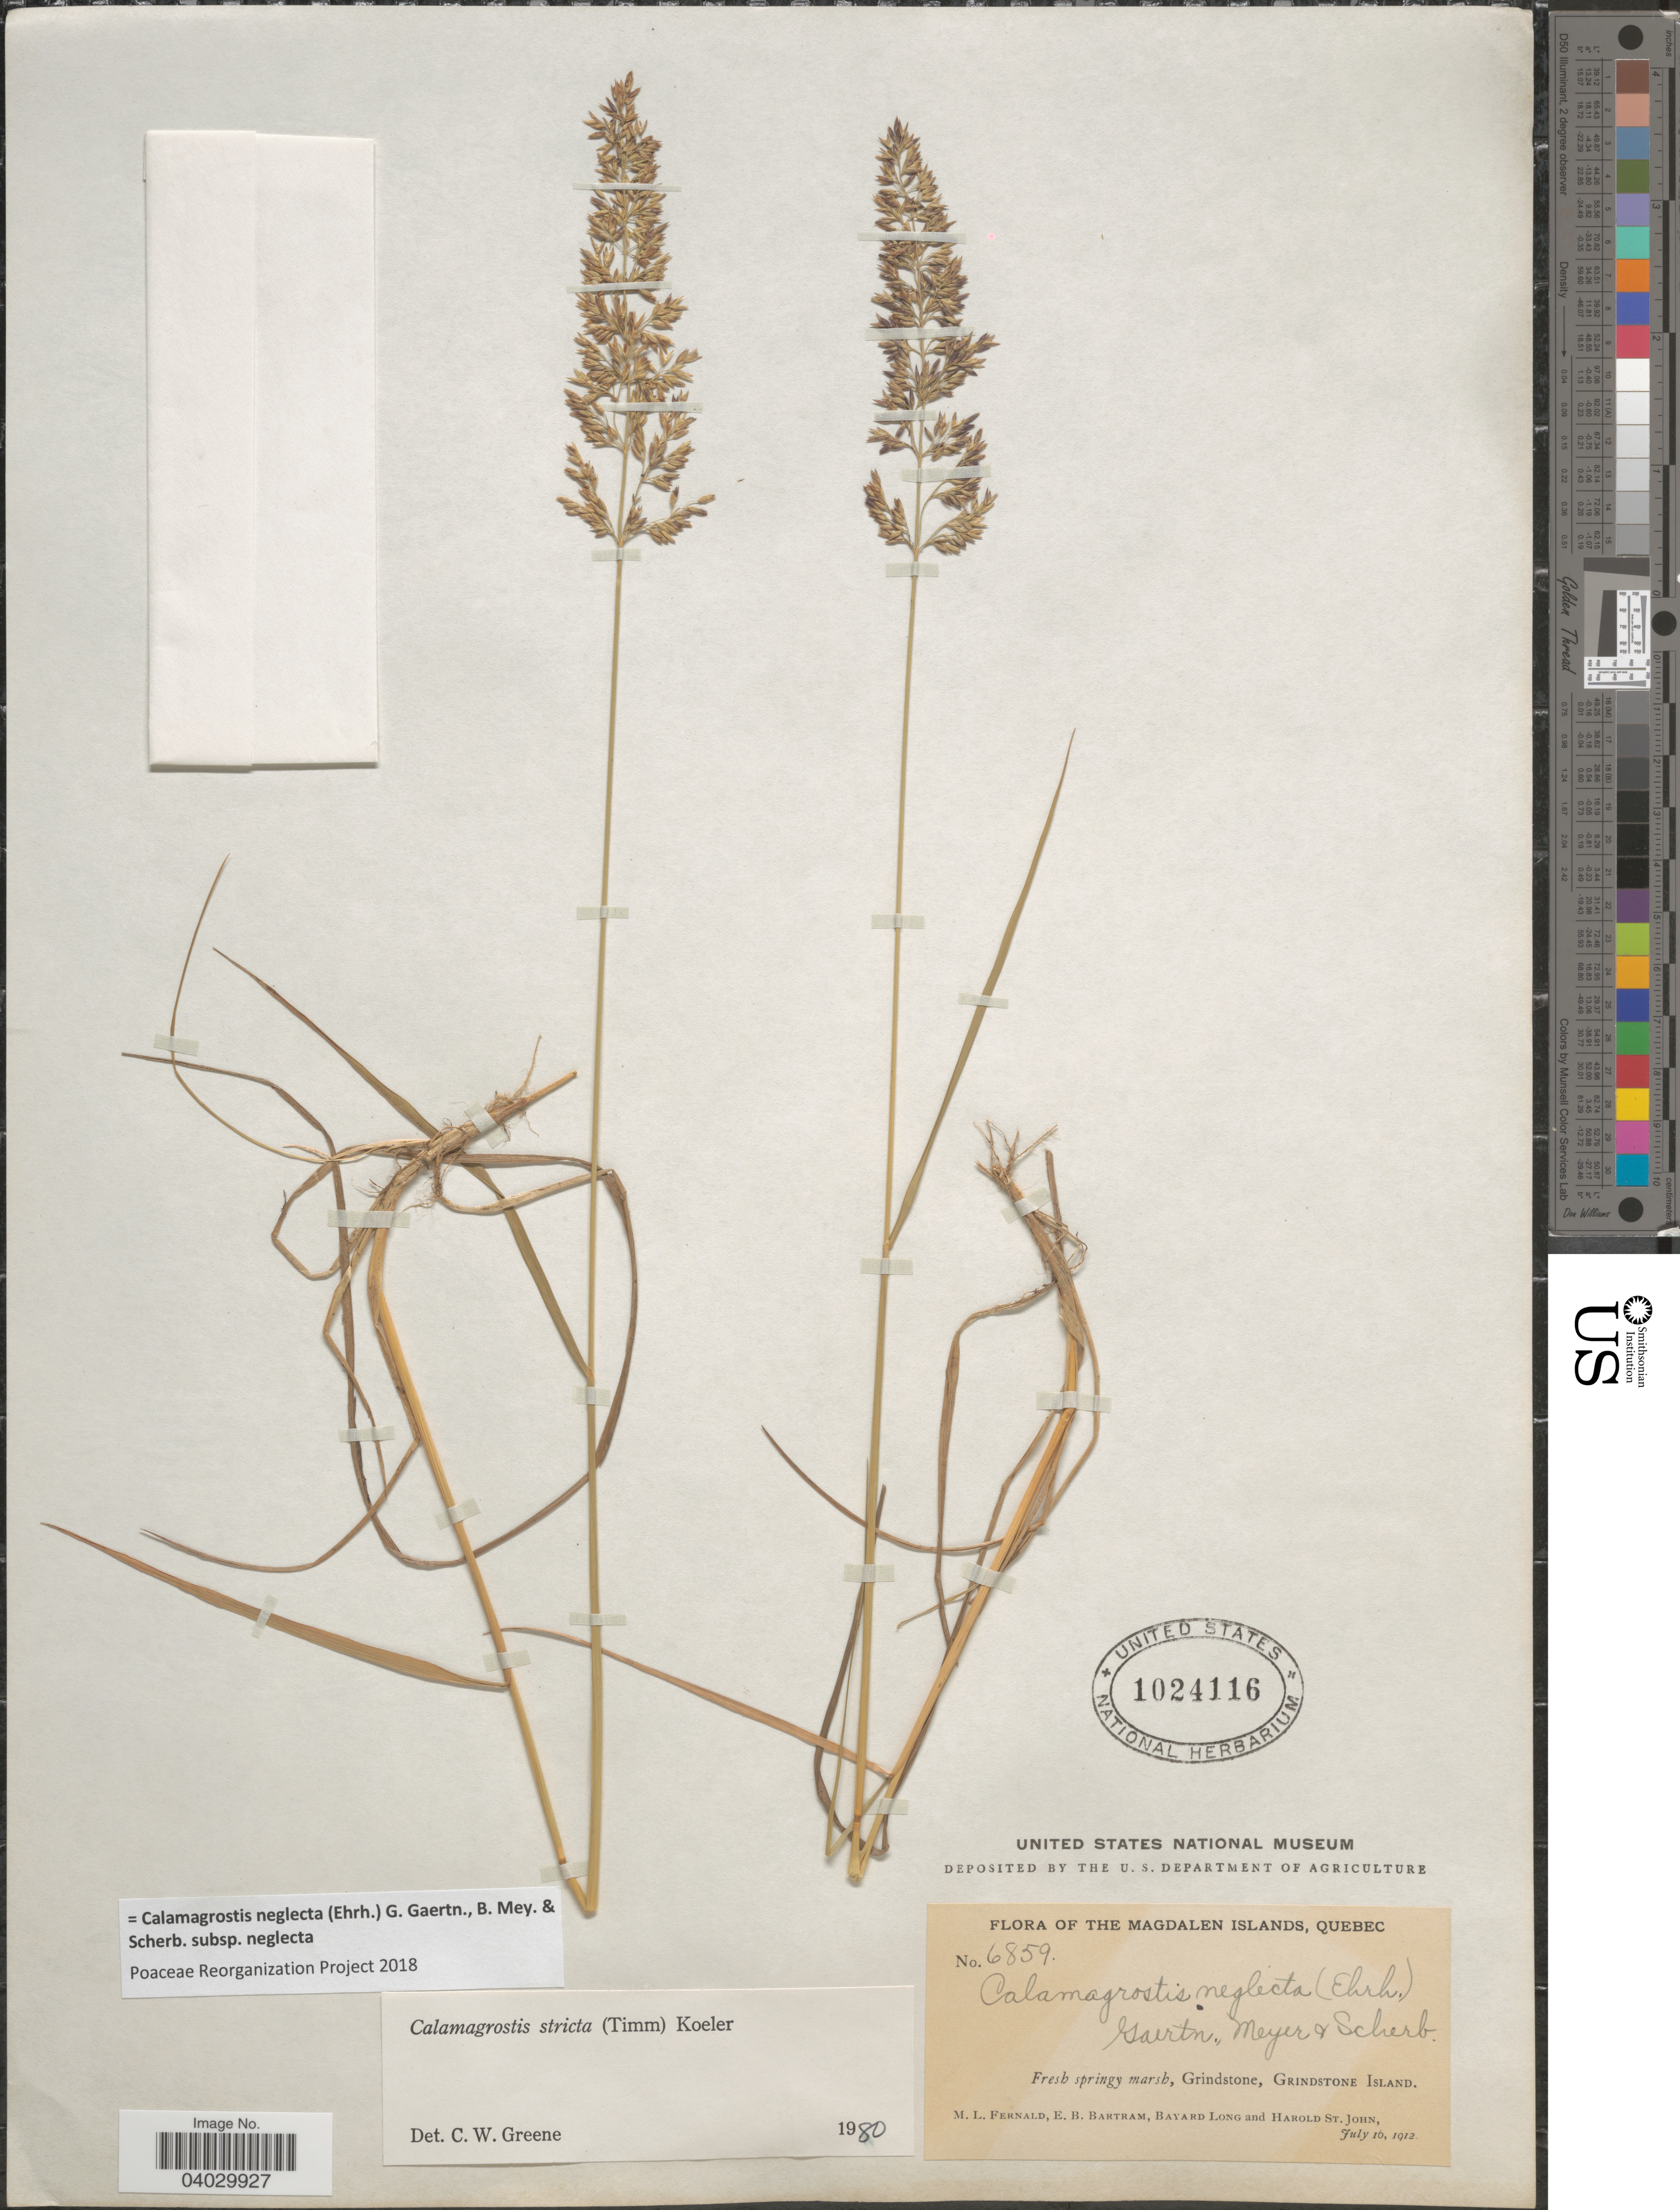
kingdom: Plantae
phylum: Tracheophyta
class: Liliopsida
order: Poales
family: Poaceae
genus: Calamagrostis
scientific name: Calamagrostis neglecta subsp. neglecta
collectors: M. L. Fernald, E. B. Bartram, B. Long & H. St. John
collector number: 6859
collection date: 1912-07-10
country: Canada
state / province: Quebec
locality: The Magdalen Islands. Fresh springy marsh, Grindstone, Grindstone Island.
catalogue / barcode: US 1024116